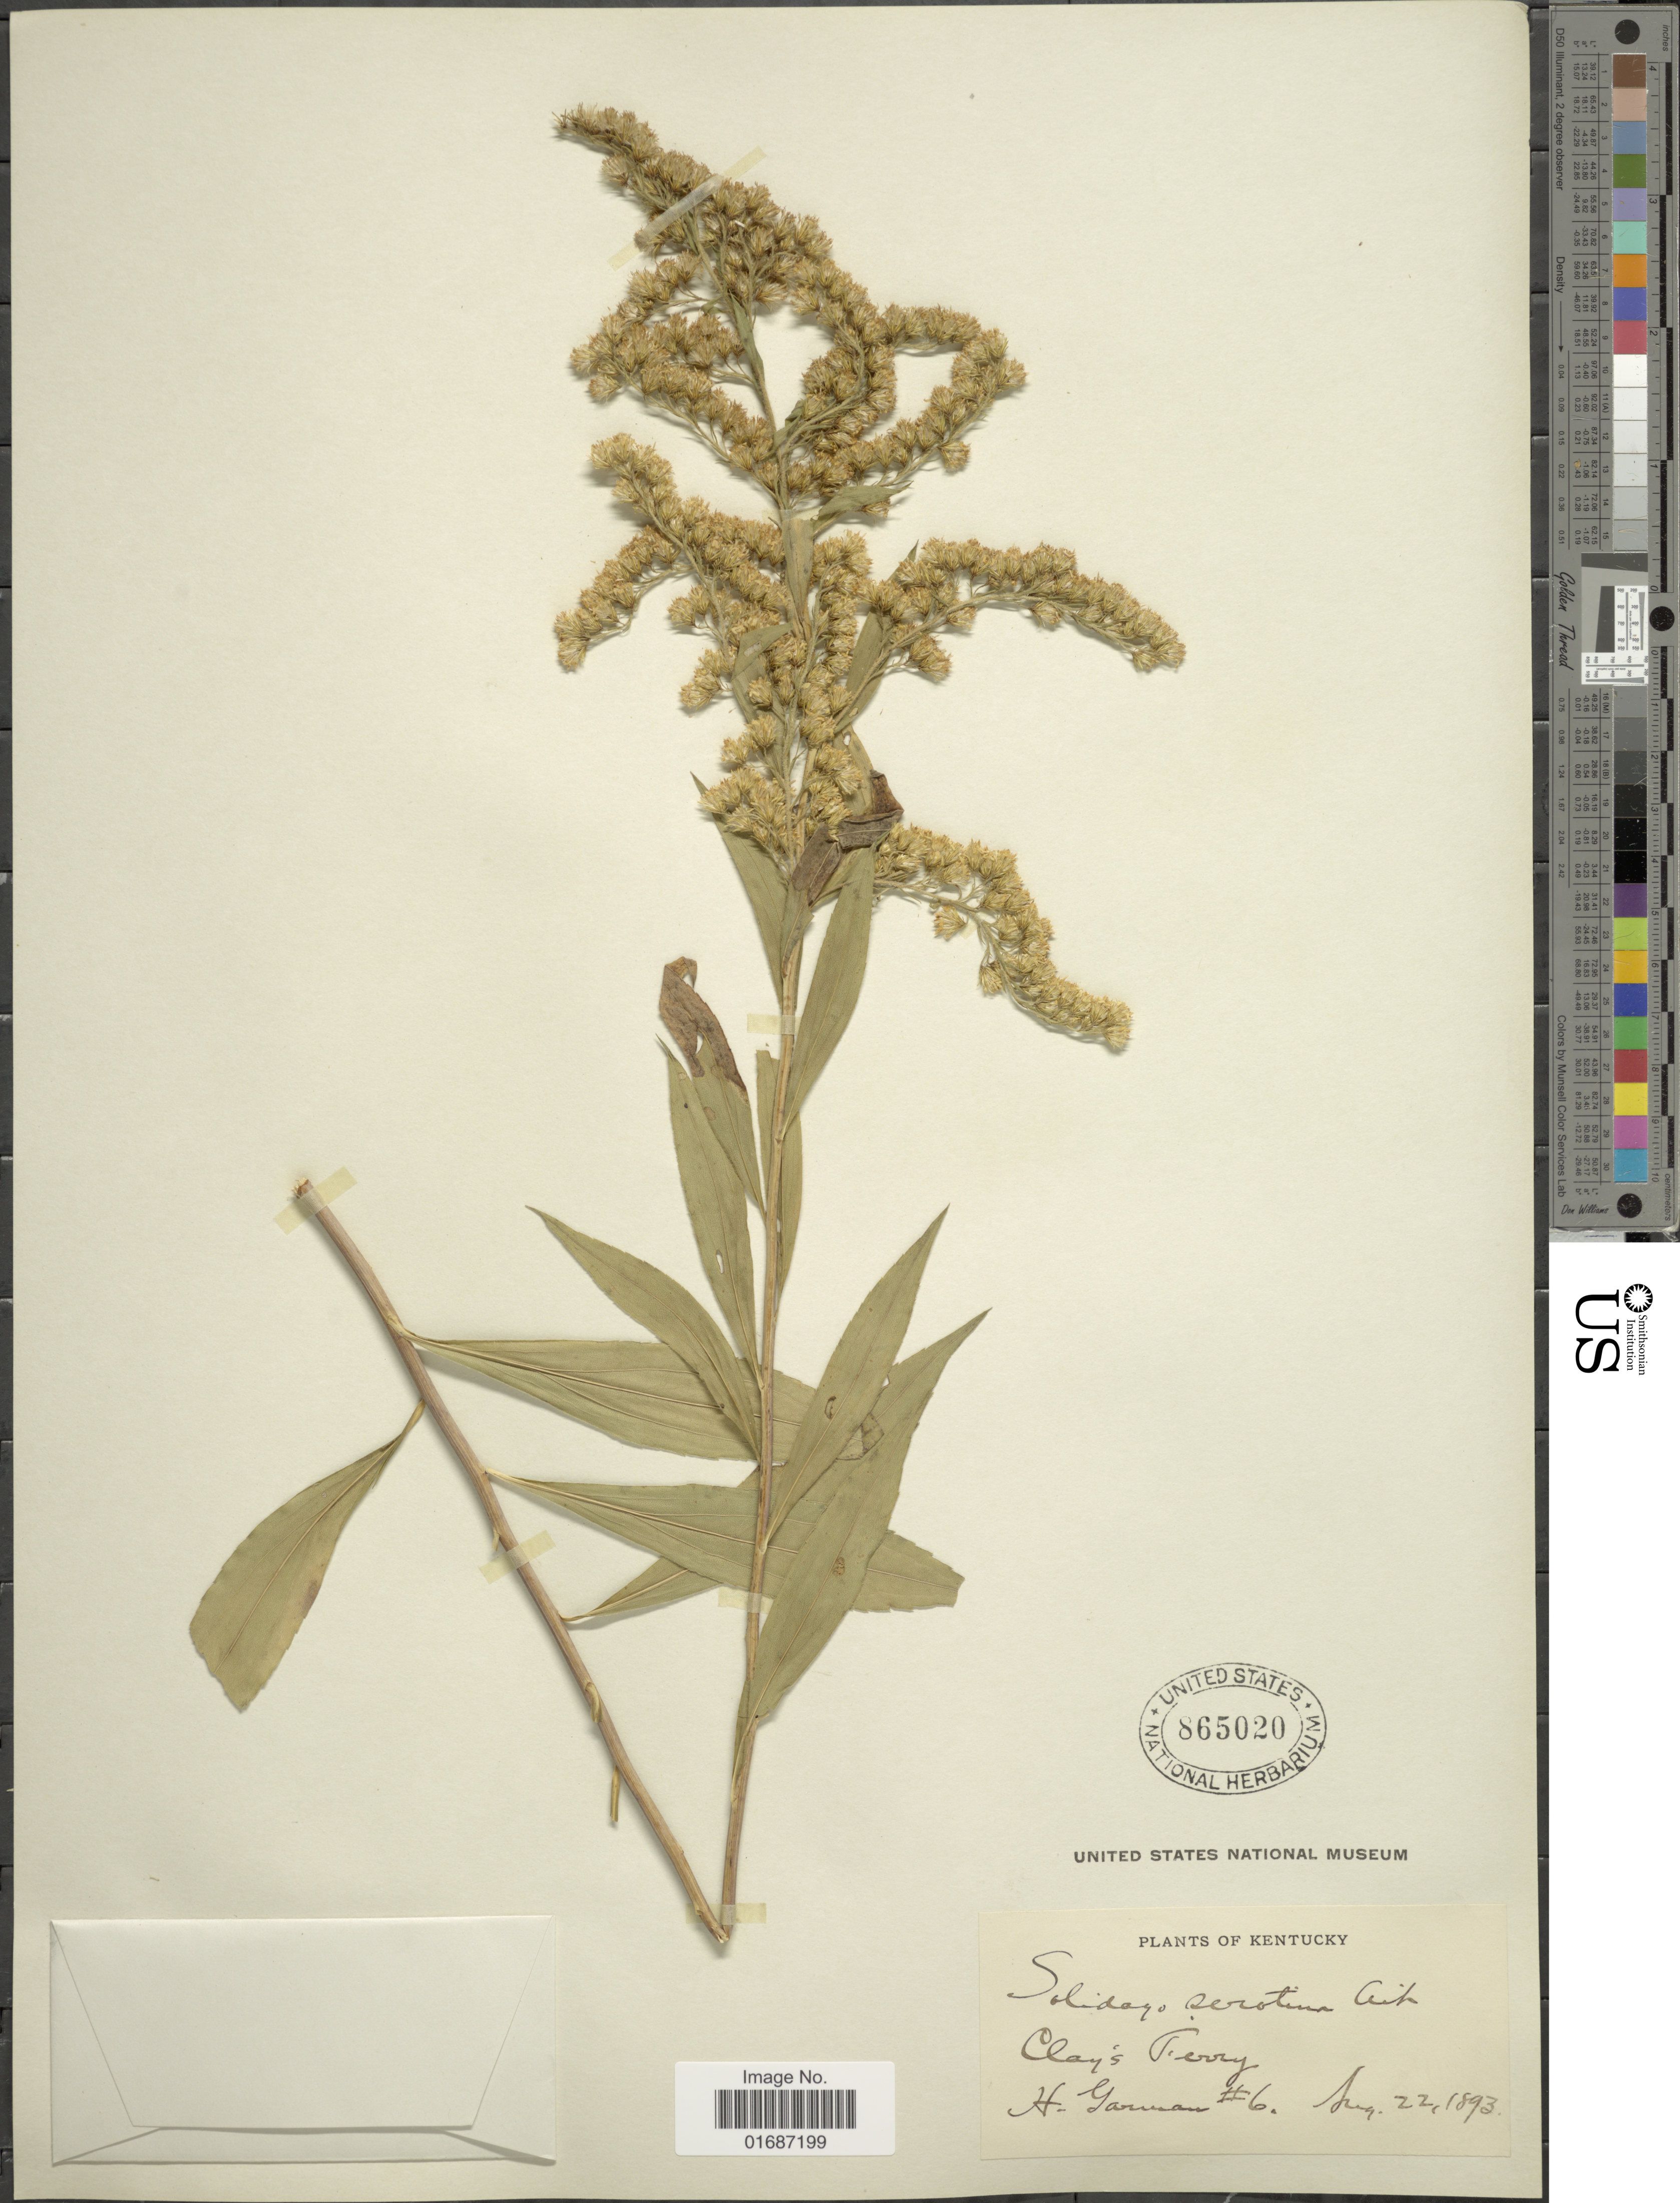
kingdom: Plantae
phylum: Tracheophyta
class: Magnoliopsida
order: Asterales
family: Asteraceae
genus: Solidago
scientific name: Solidago gigantea var. leiophylla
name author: Fernald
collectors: H. Garman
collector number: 6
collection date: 1893-08-22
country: United States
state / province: Kentucky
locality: Clay's Ferry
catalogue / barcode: US 865020